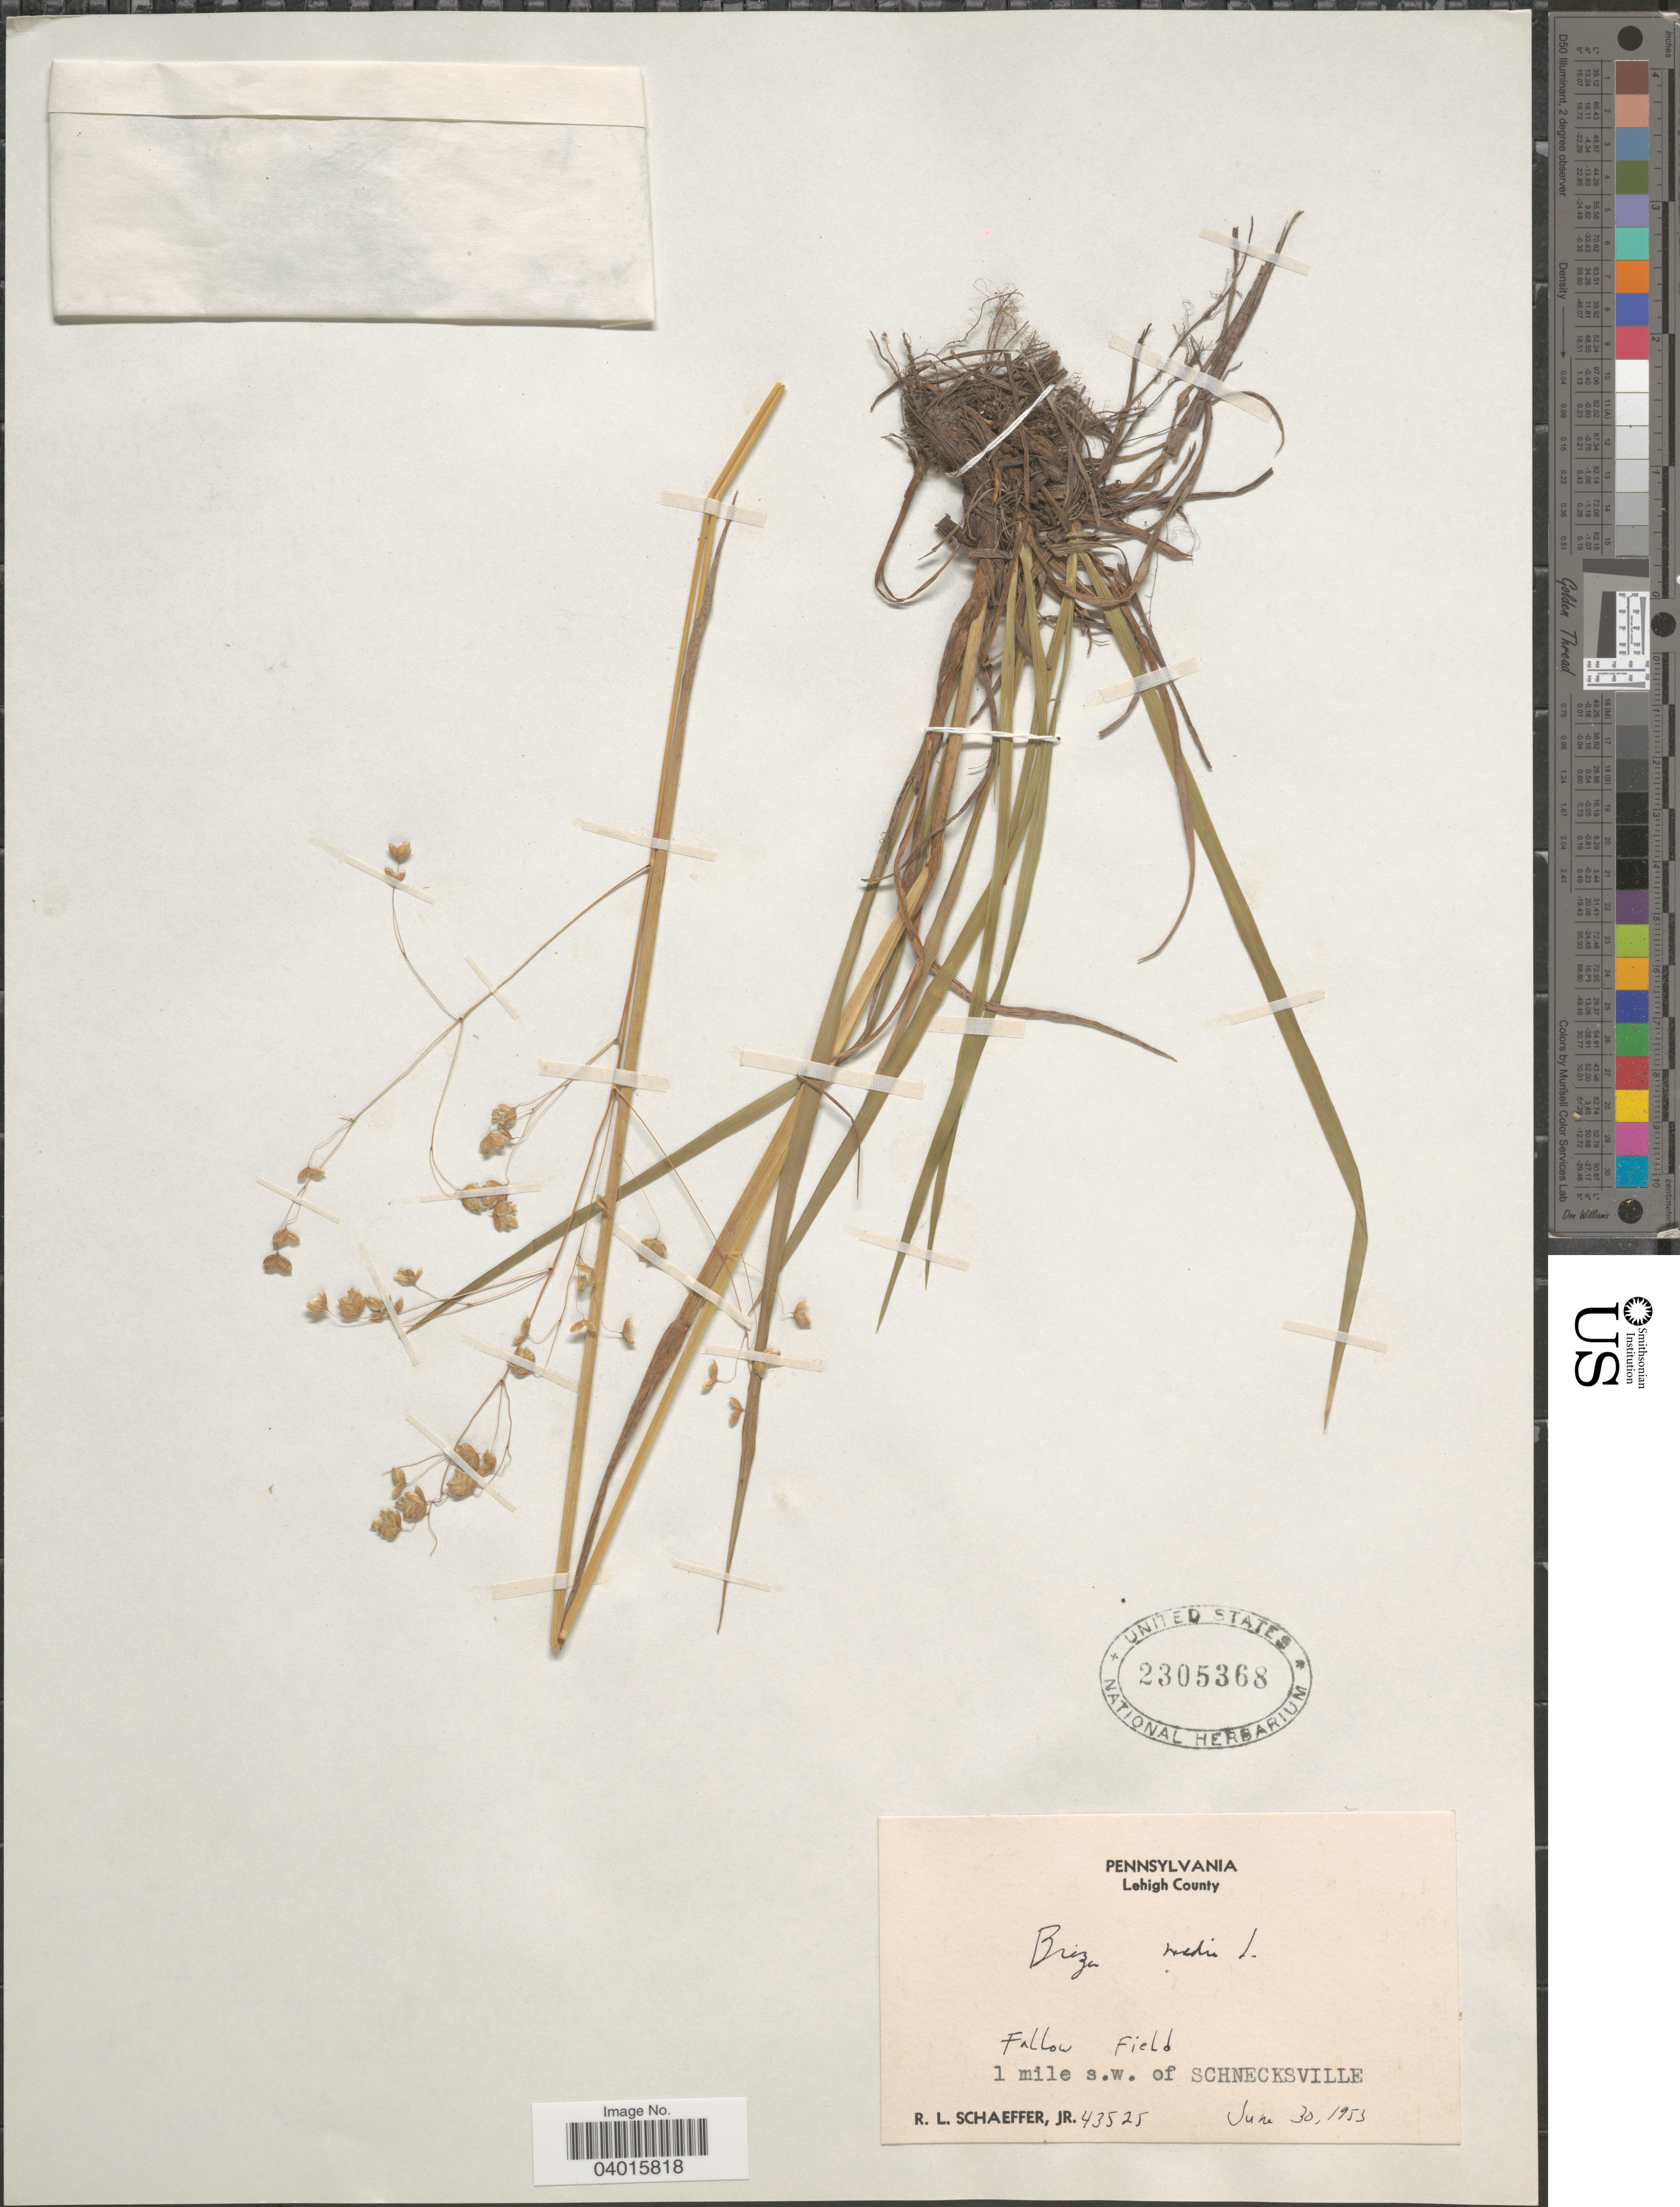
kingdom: Plantae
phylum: Tracheophyta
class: Liliopsida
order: Poales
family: Poaceae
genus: Briza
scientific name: Briza media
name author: L.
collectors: R. L. Schaeffer Jr.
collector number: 43525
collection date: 1953-06-30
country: United States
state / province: Pennsylvania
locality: Lehigh County. Fallow Field. 1 mile s.w. of Schnecksville.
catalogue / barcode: US 2305368